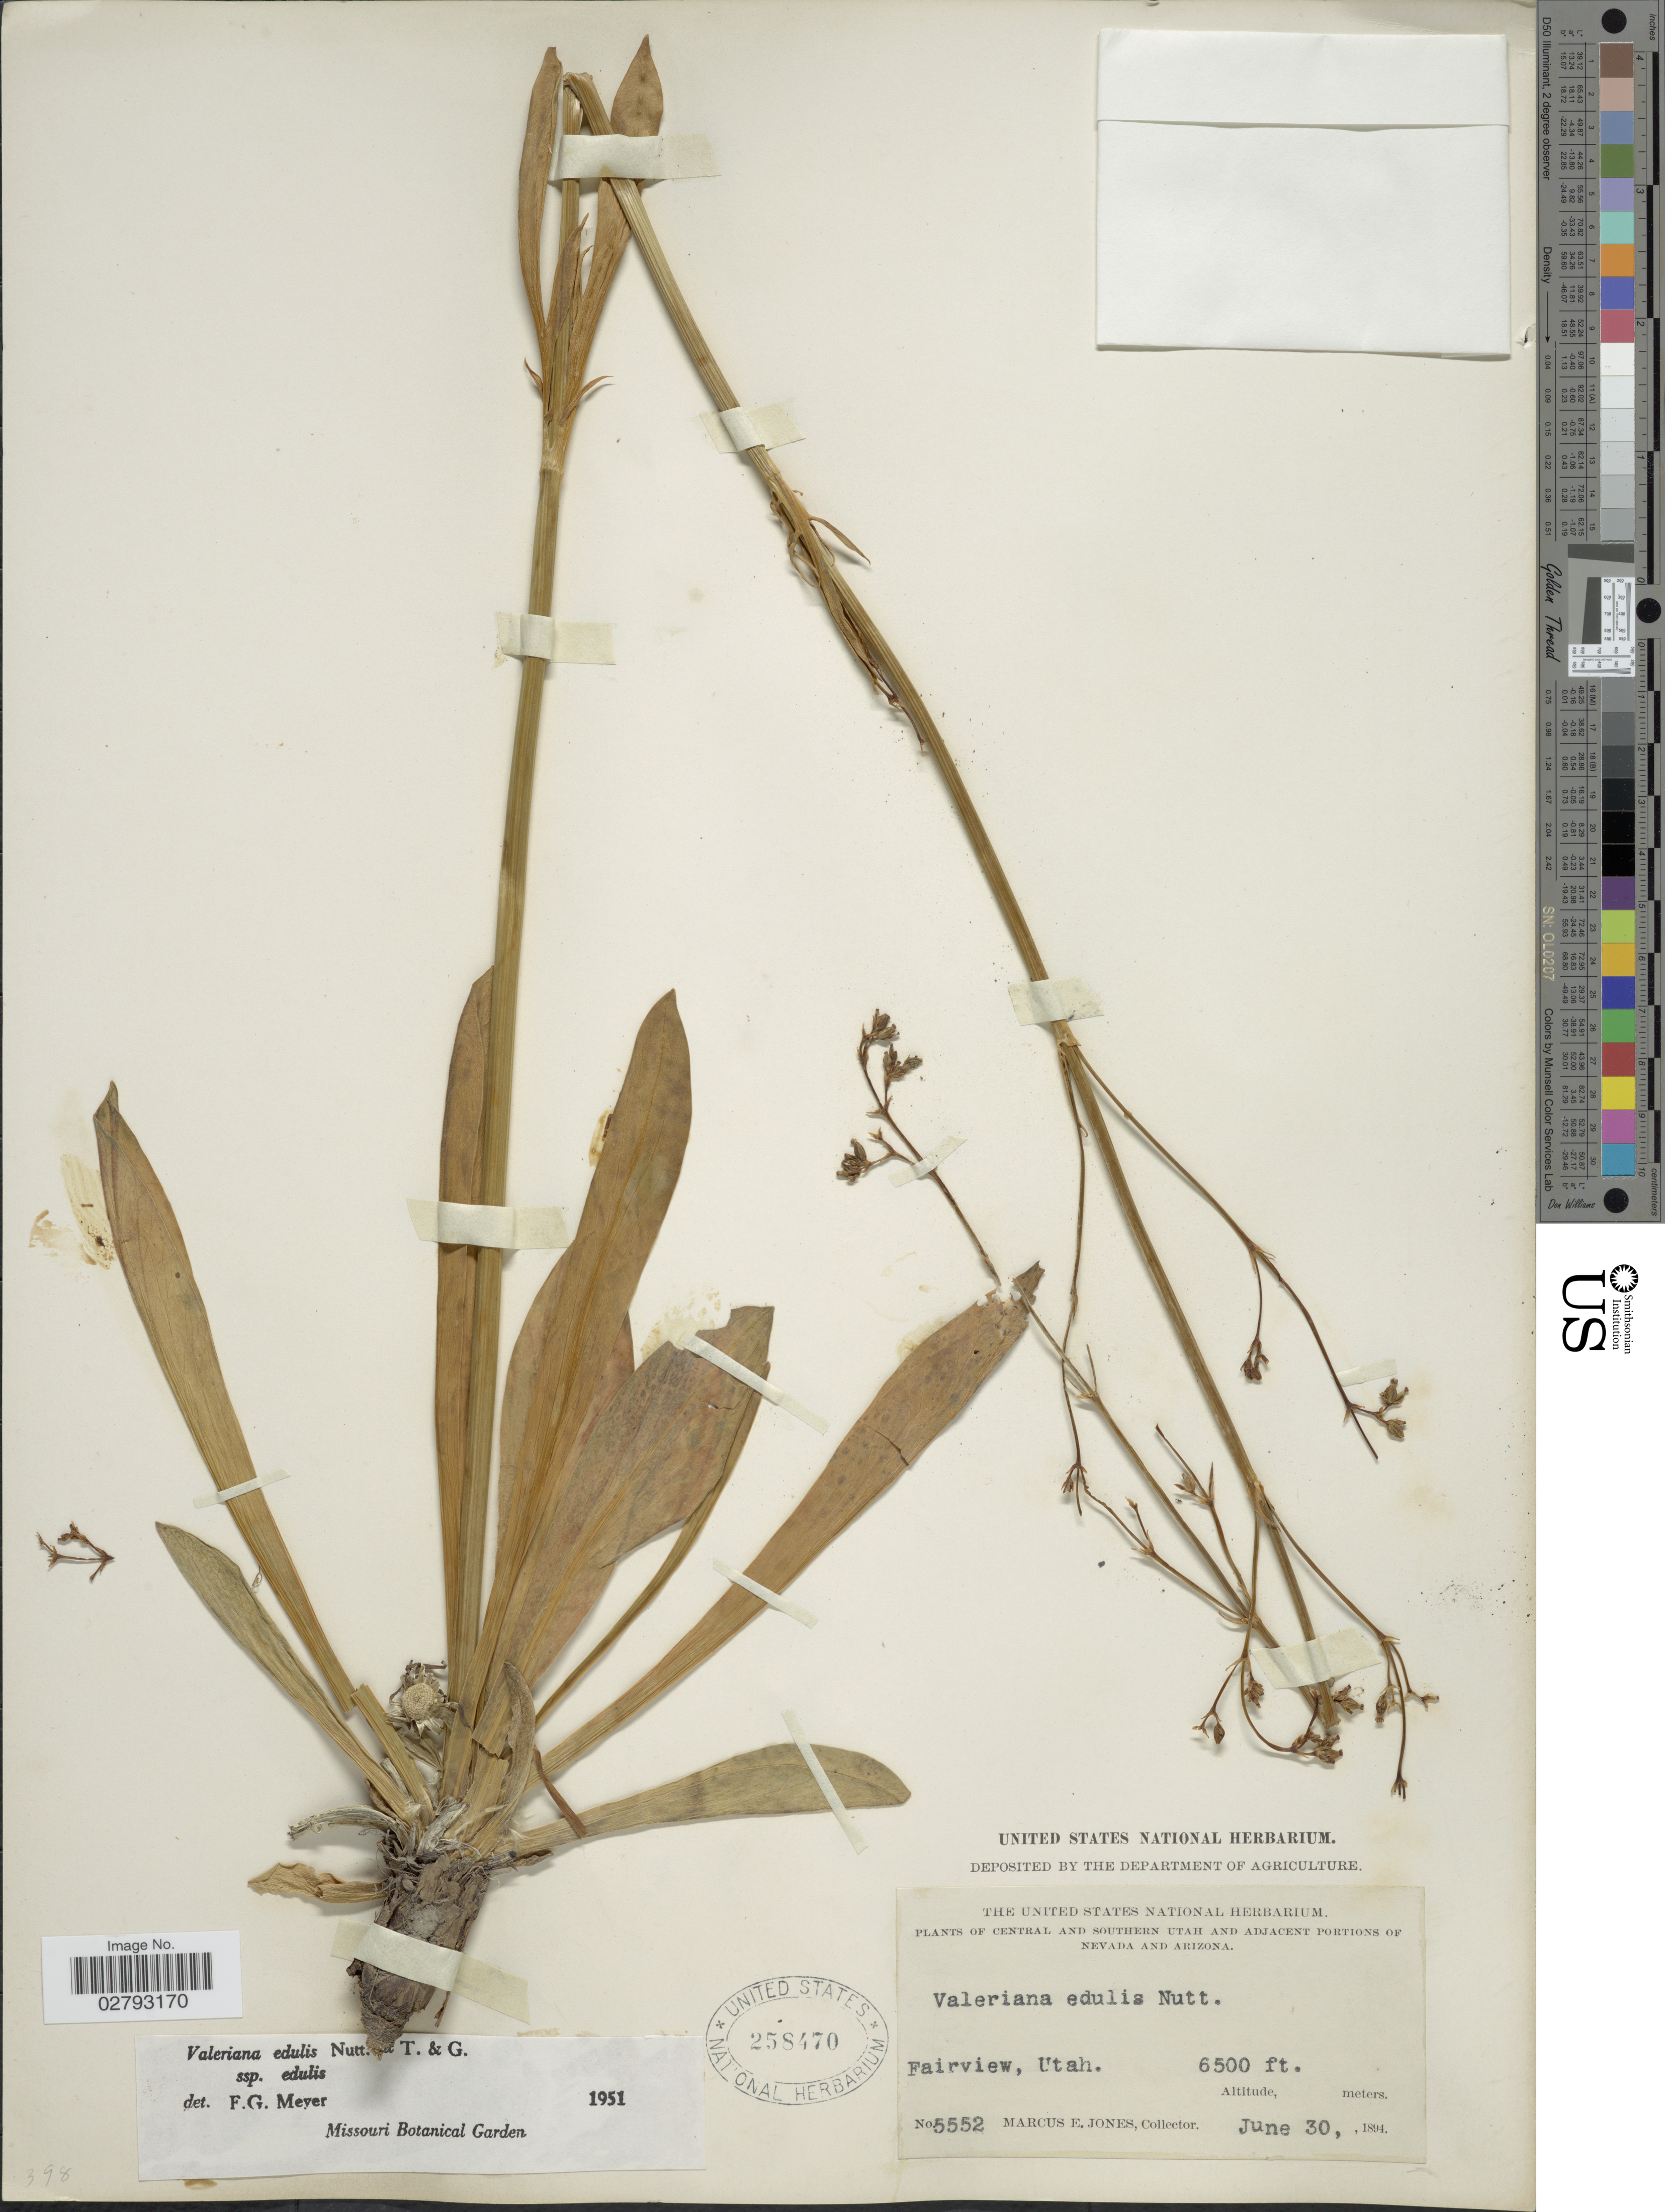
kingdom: Plantae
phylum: Tracheophyta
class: Magnoliopsida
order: Dipsacales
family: Caprifoliaceae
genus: Valeriana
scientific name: Valeriana edulis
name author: Nutt.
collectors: M. E. Jones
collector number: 5552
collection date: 1894-06-30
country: United States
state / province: Utah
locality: Central and Southern Utah. Fairview.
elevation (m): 1981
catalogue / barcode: US 258470